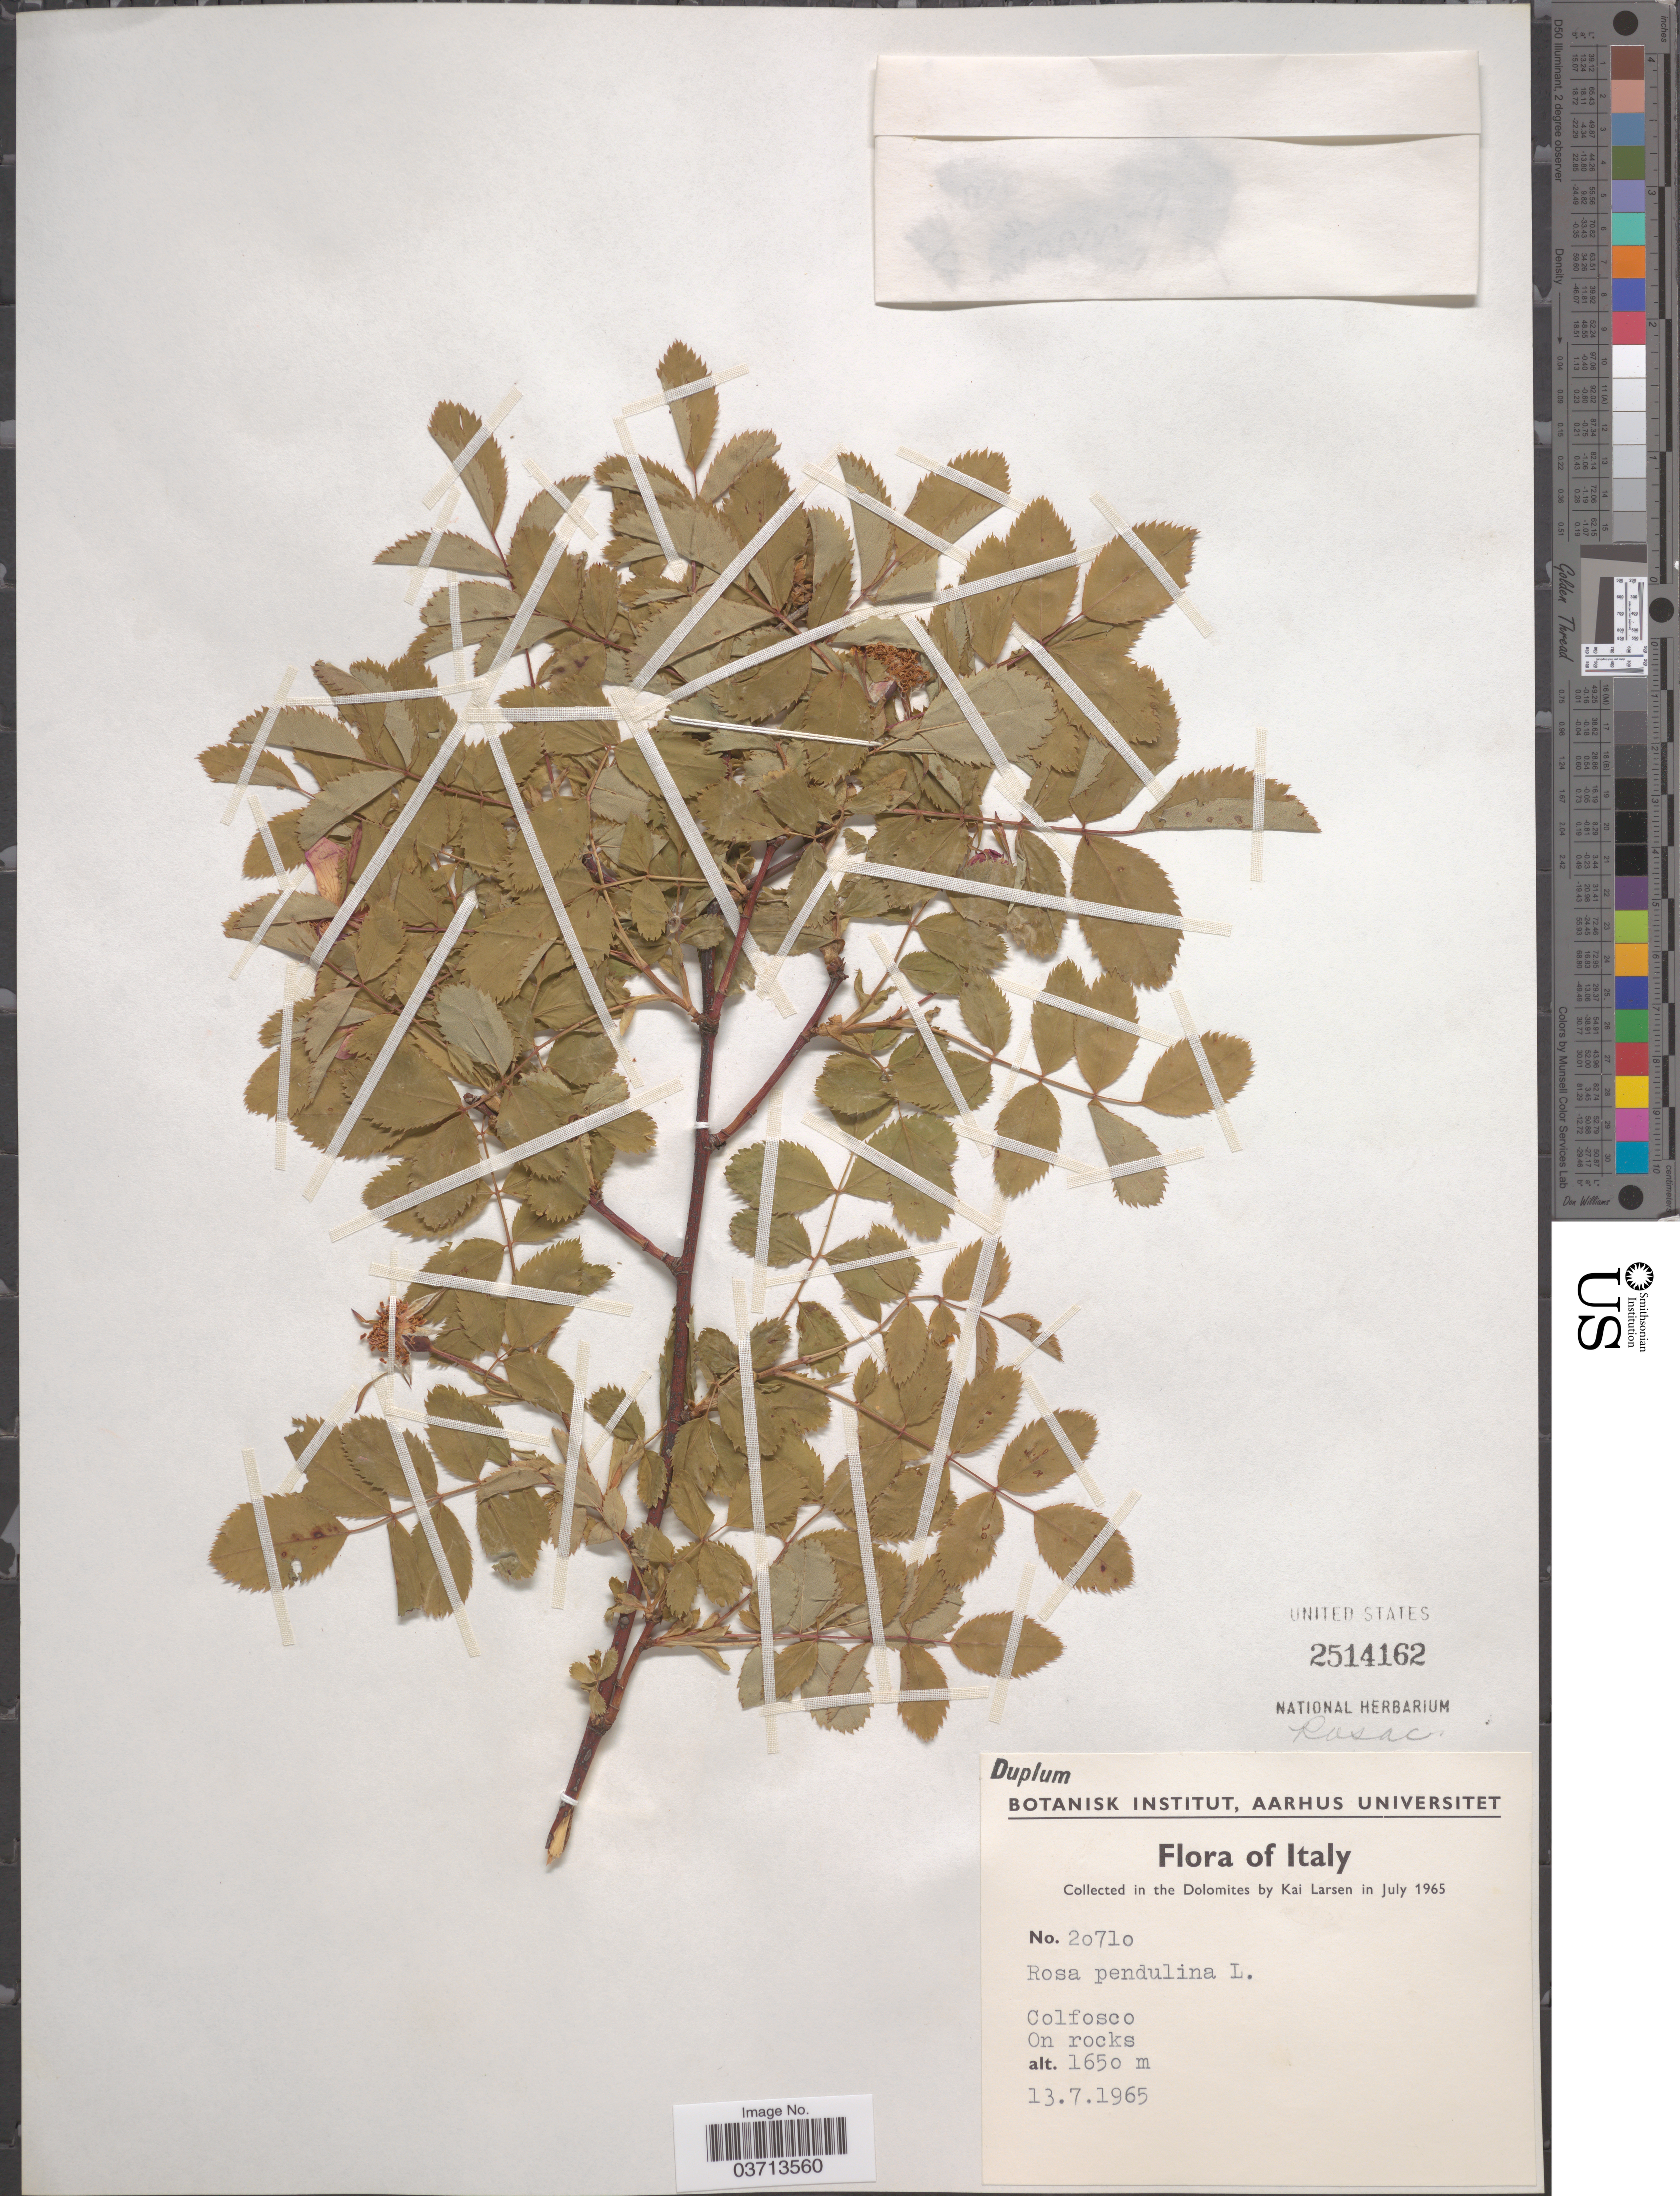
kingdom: Plantae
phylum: Tracheophyta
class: Magnoliopsida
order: Rosales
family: Rosaceae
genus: Rosa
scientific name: Rosa pendulina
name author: L.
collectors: K. Larsen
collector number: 20710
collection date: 1965-07-13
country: Italy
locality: In the Dolomites. Colfosco.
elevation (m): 1650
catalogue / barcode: US 2514162